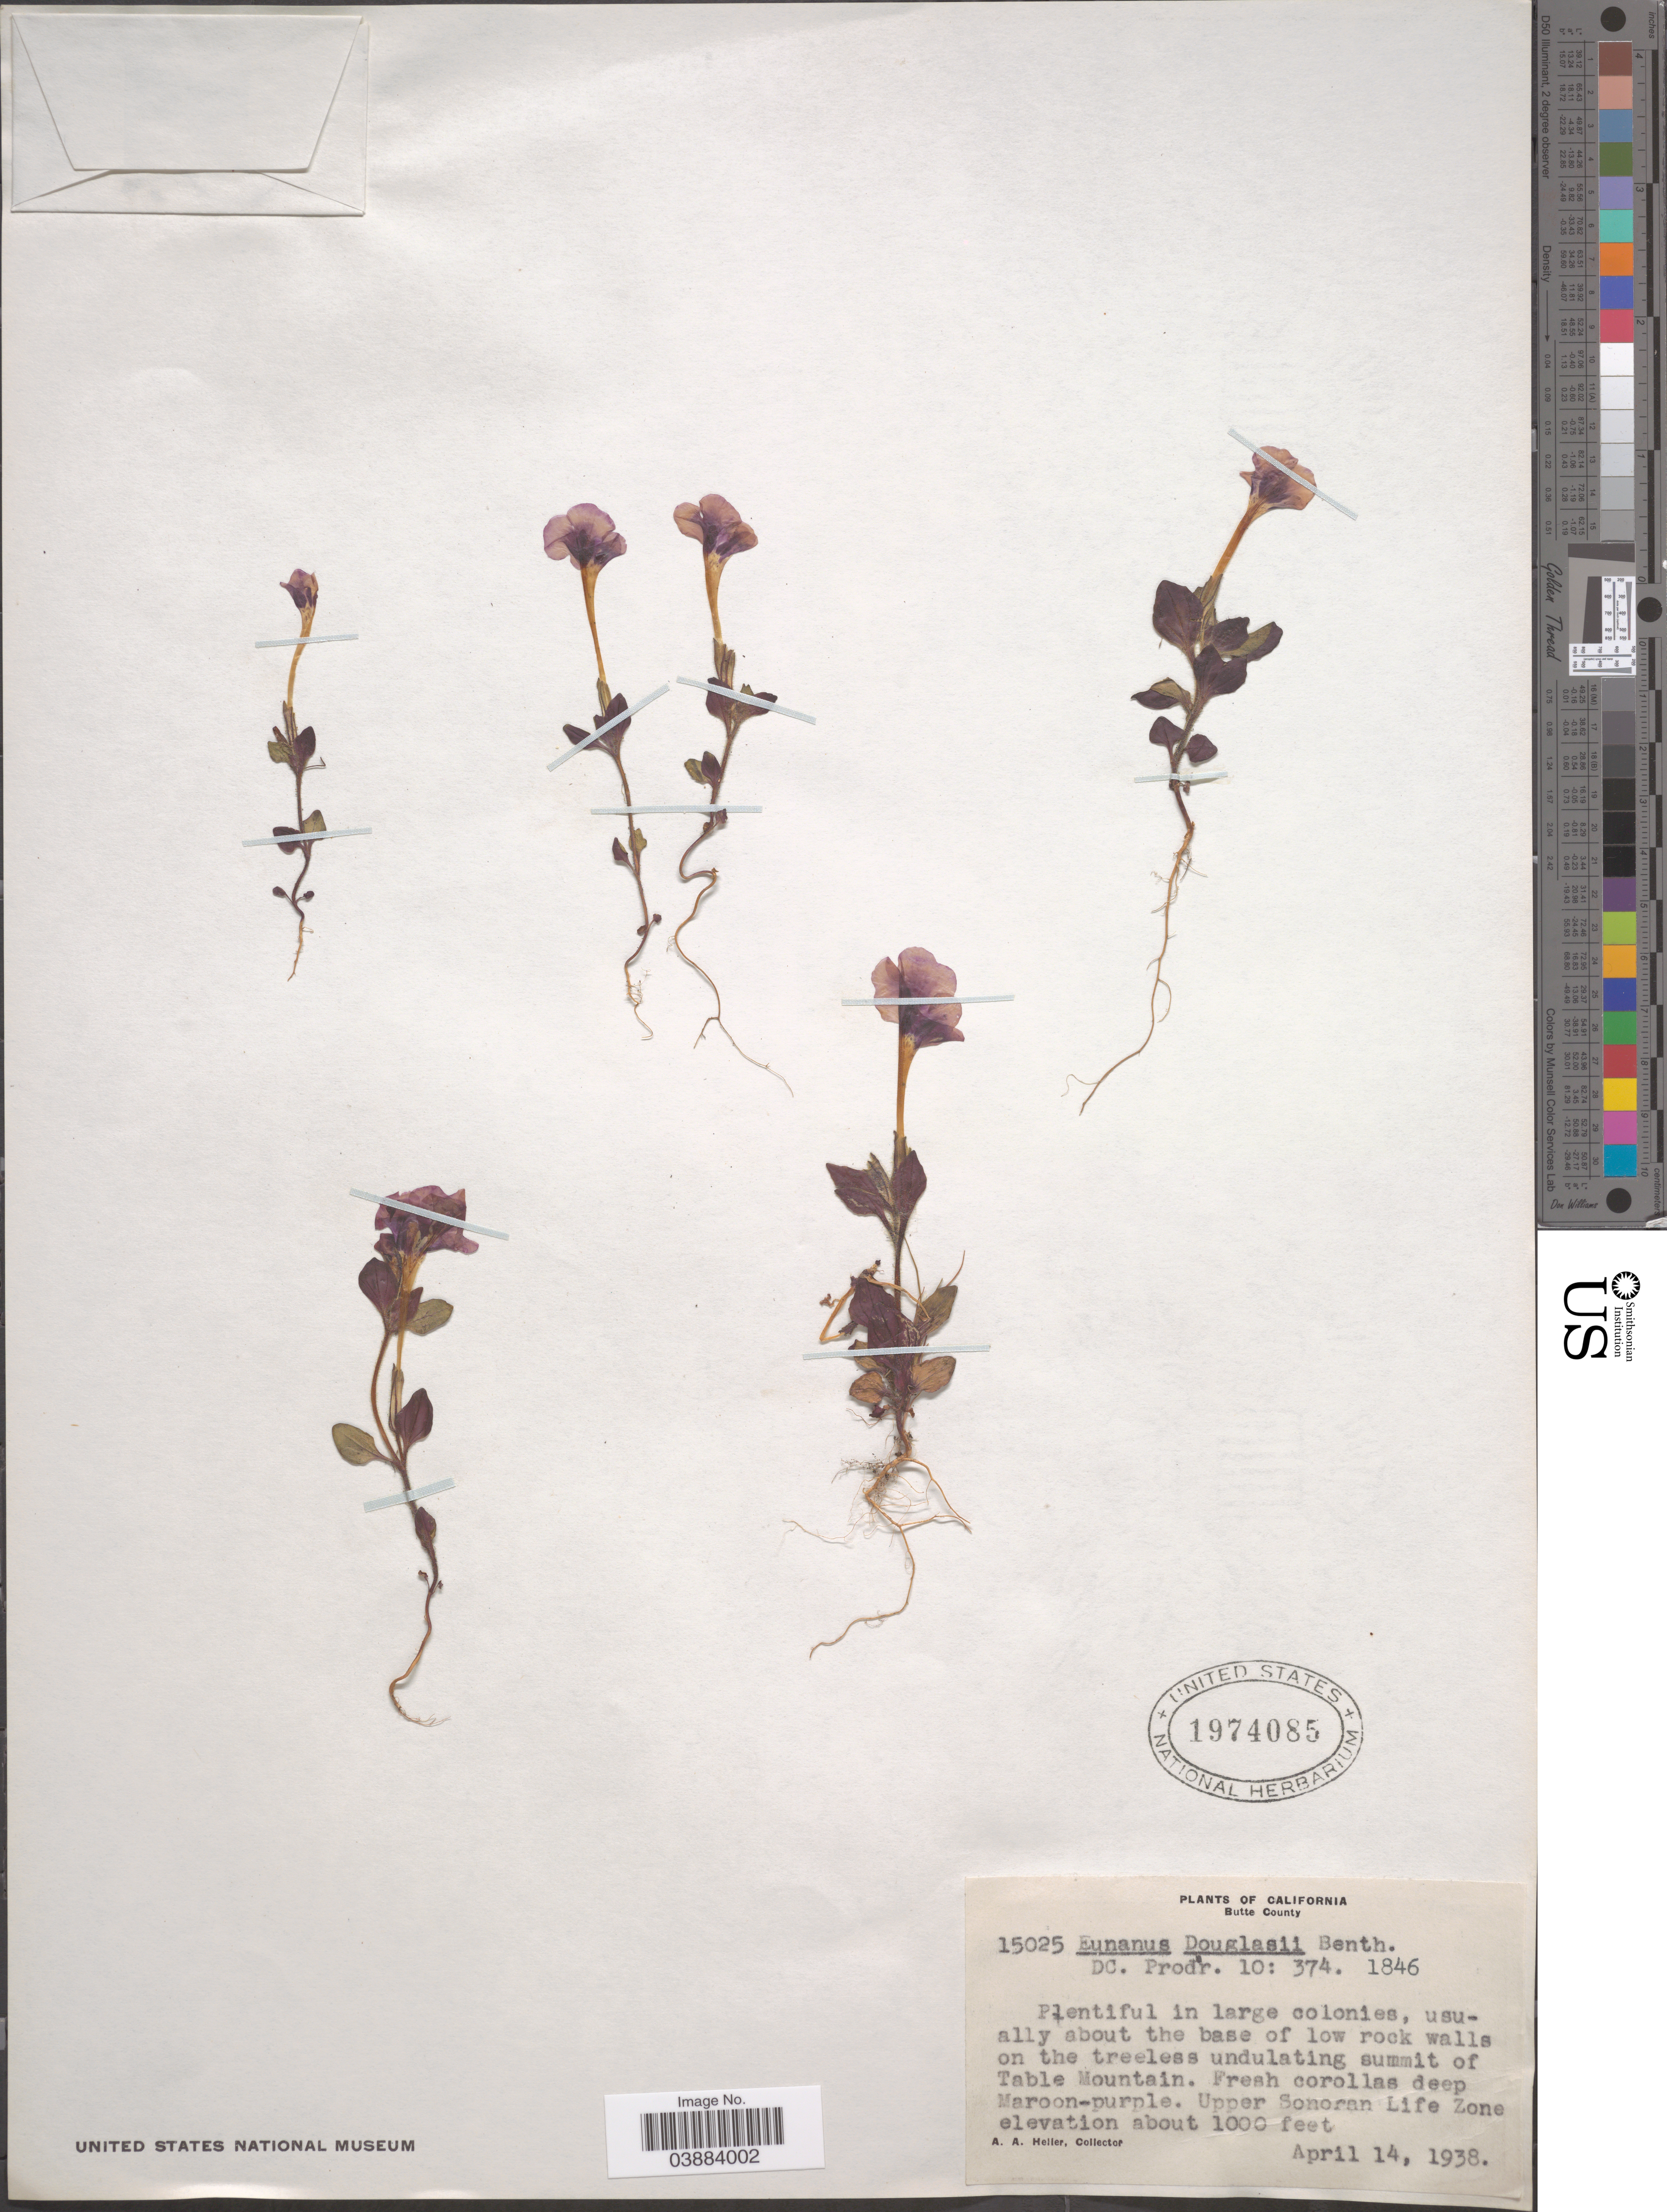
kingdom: Plantae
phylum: Tracheophyta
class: Magnoliopsida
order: Lamiales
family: Phrymaceae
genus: Eunanus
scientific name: Eunanus douglasii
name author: Benth.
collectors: A. A. Heller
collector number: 15025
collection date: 1938-04-14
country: United States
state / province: California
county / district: Butte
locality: Butte County. Summit of Table Mountain. Upper Sonoran Life Zone.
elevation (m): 305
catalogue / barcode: US 1974085